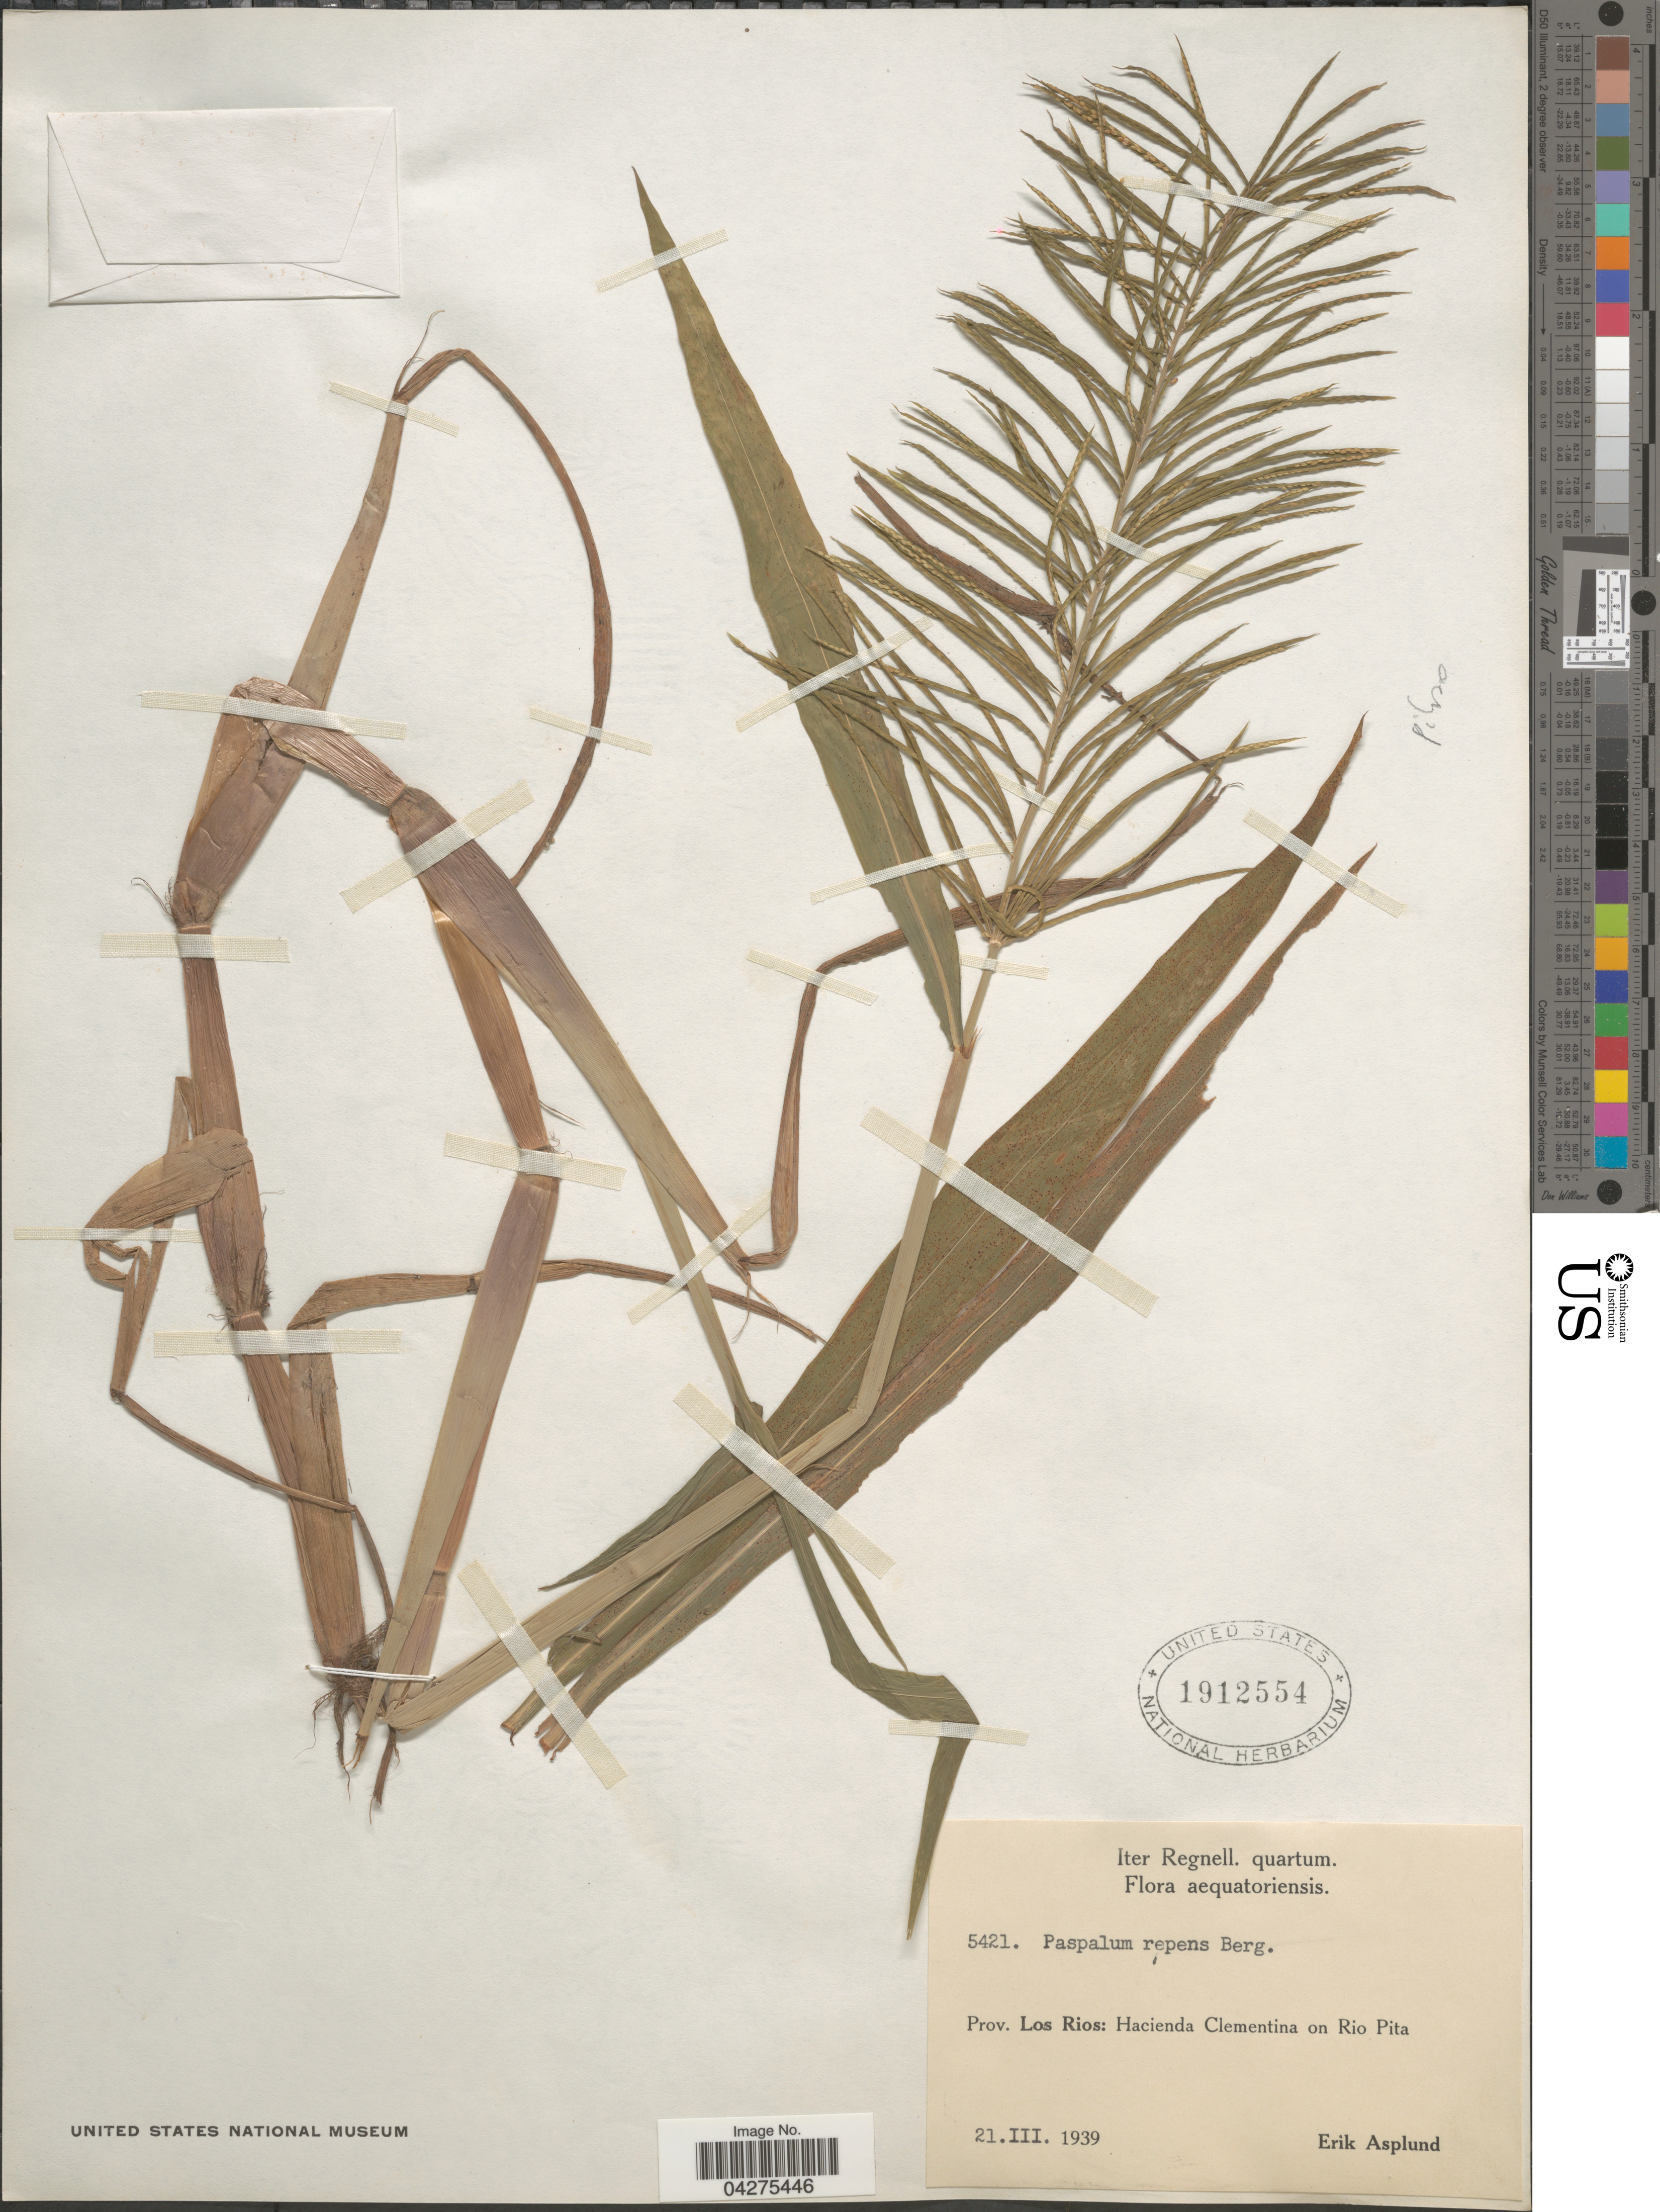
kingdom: Plantae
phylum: Tracheophyta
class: Liliopsida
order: Poales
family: Poaceae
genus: Paspalum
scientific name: Paspalum repens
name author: P.J. Bergius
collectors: E. Asplund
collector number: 5421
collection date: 1939-03-21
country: Ecuador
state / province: Los Ríos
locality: Iter Regnell. quartum. Hacienda Clementina on Rio Pita.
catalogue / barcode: US 1912554